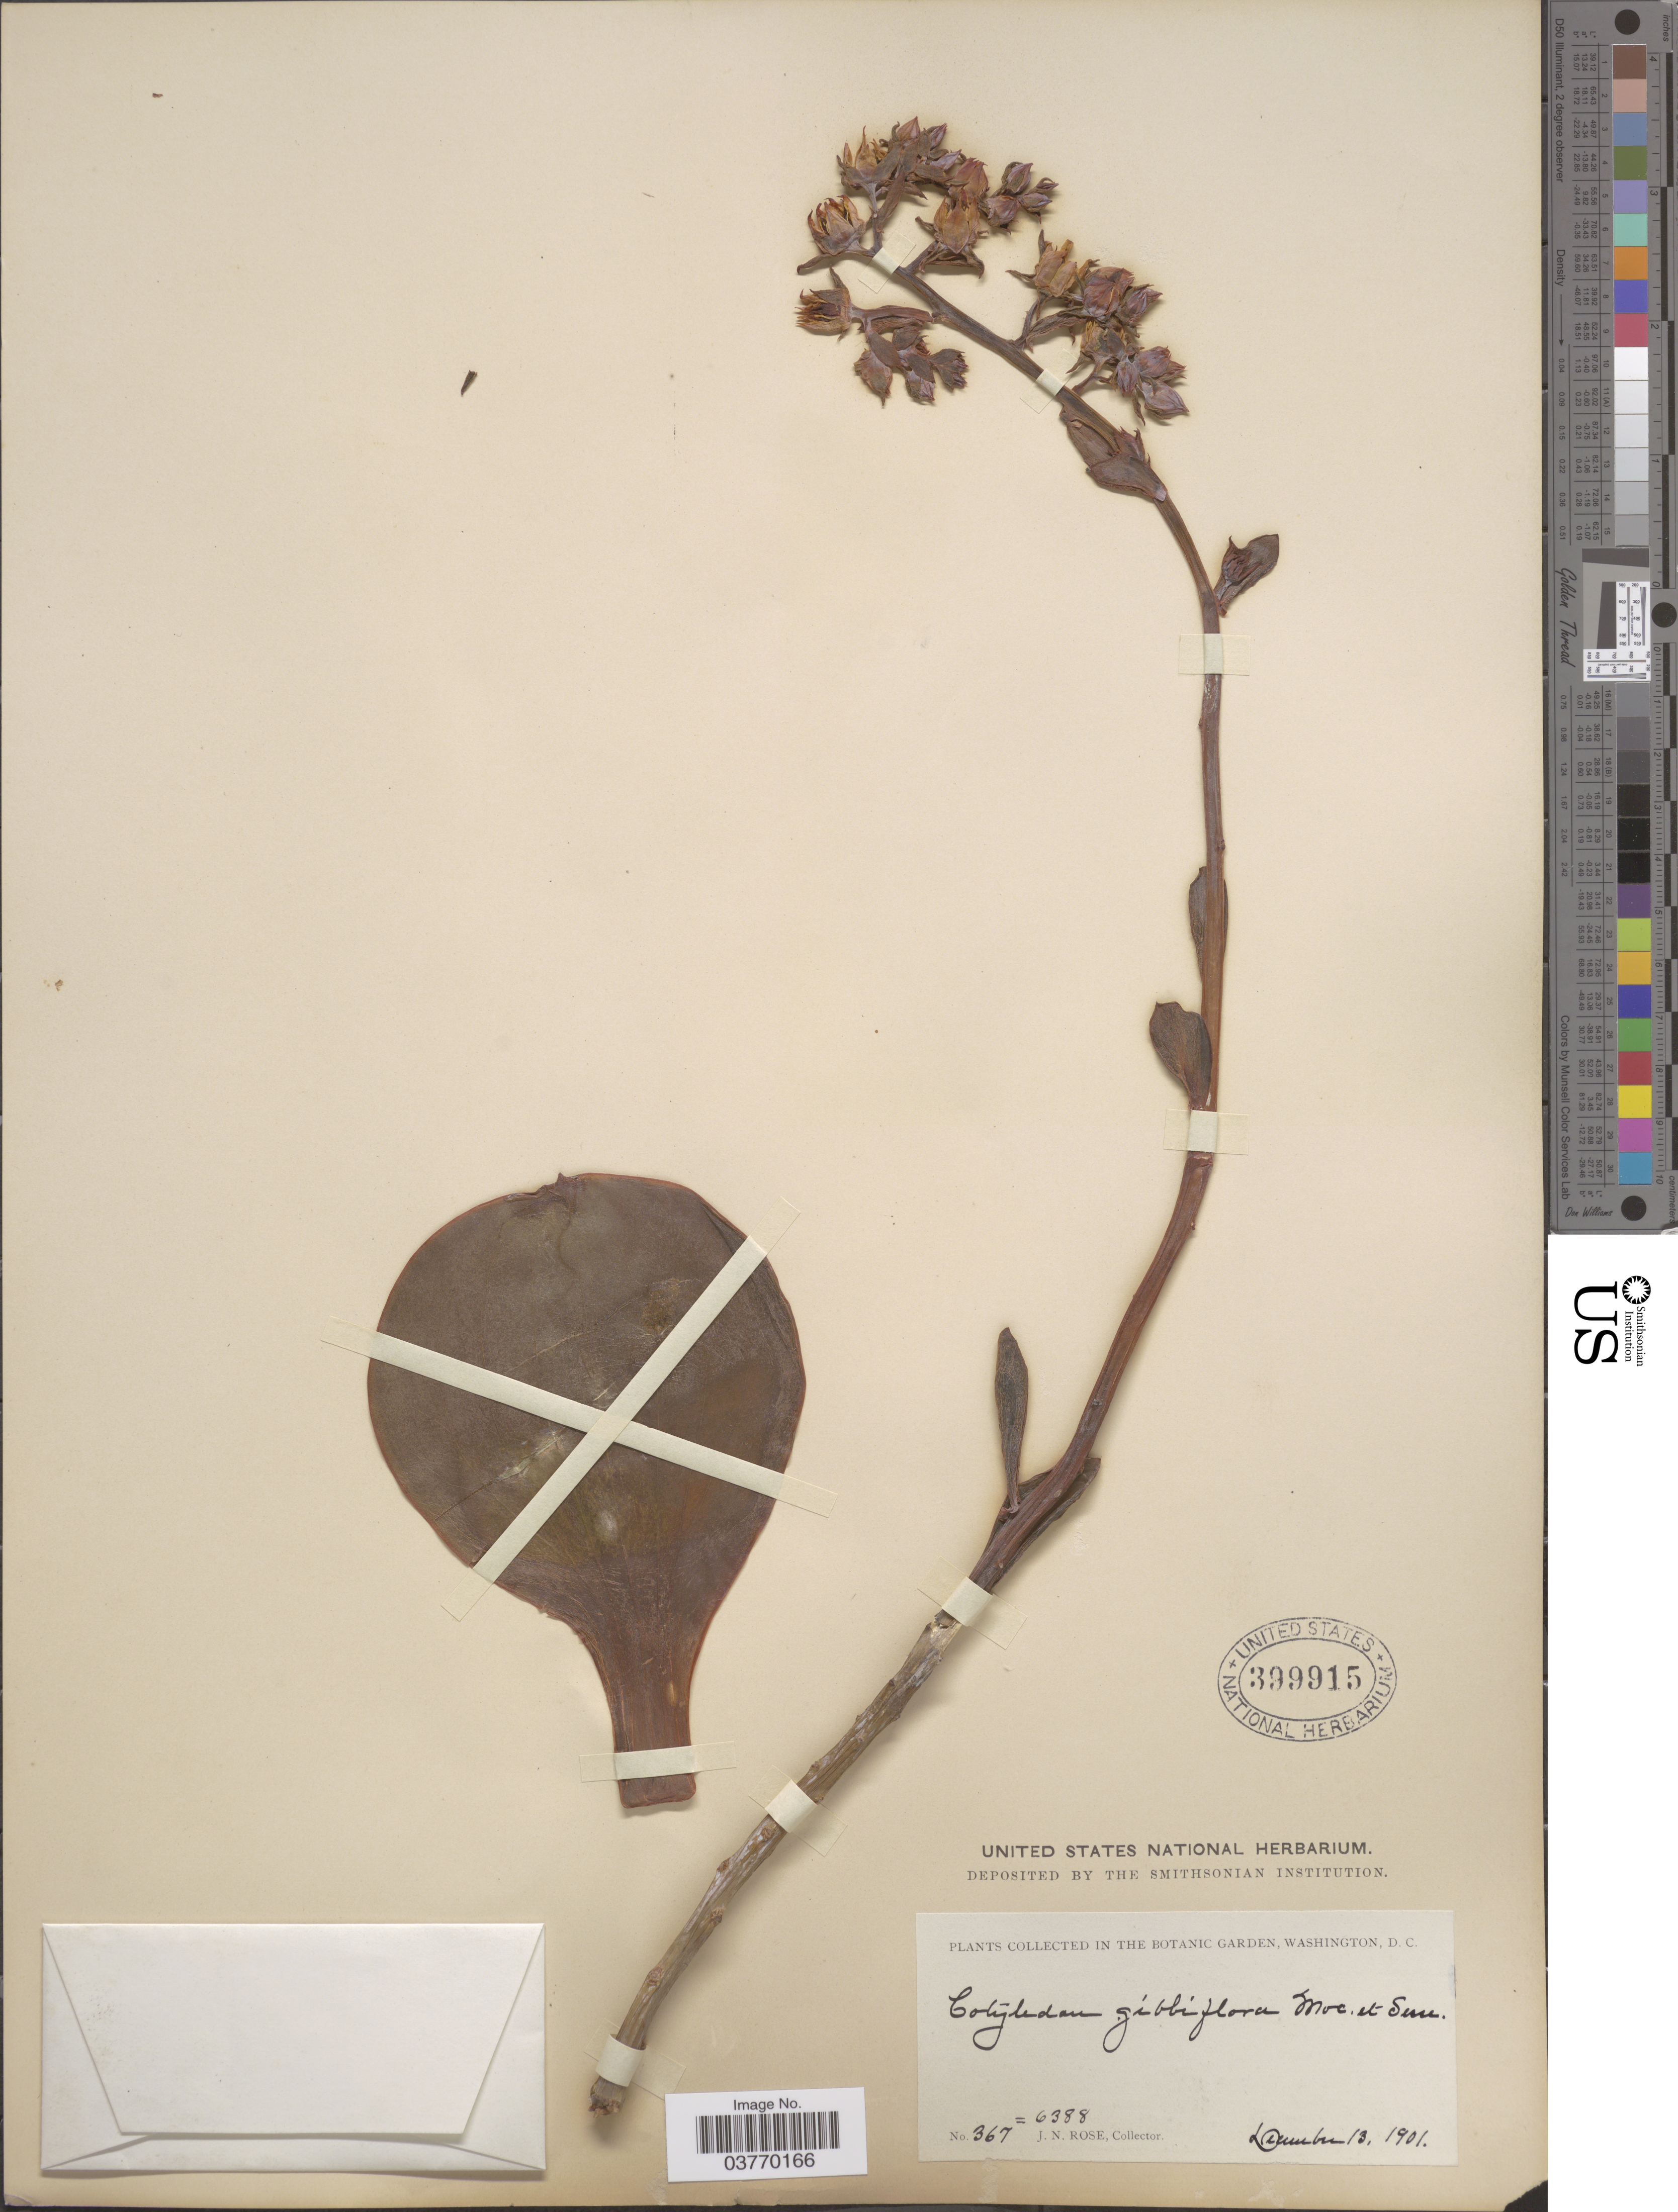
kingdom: Plantae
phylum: Tracheophyta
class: Magnoliopsida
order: Saxifragales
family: Crassulaceae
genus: Echeveria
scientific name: Echeveria gibbiflora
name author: DC.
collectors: J. N. Rose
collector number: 367=6388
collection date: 1901-12-13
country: United States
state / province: District of Columbia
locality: The Botanic Garden, Washington, D.C.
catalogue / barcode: US 399915